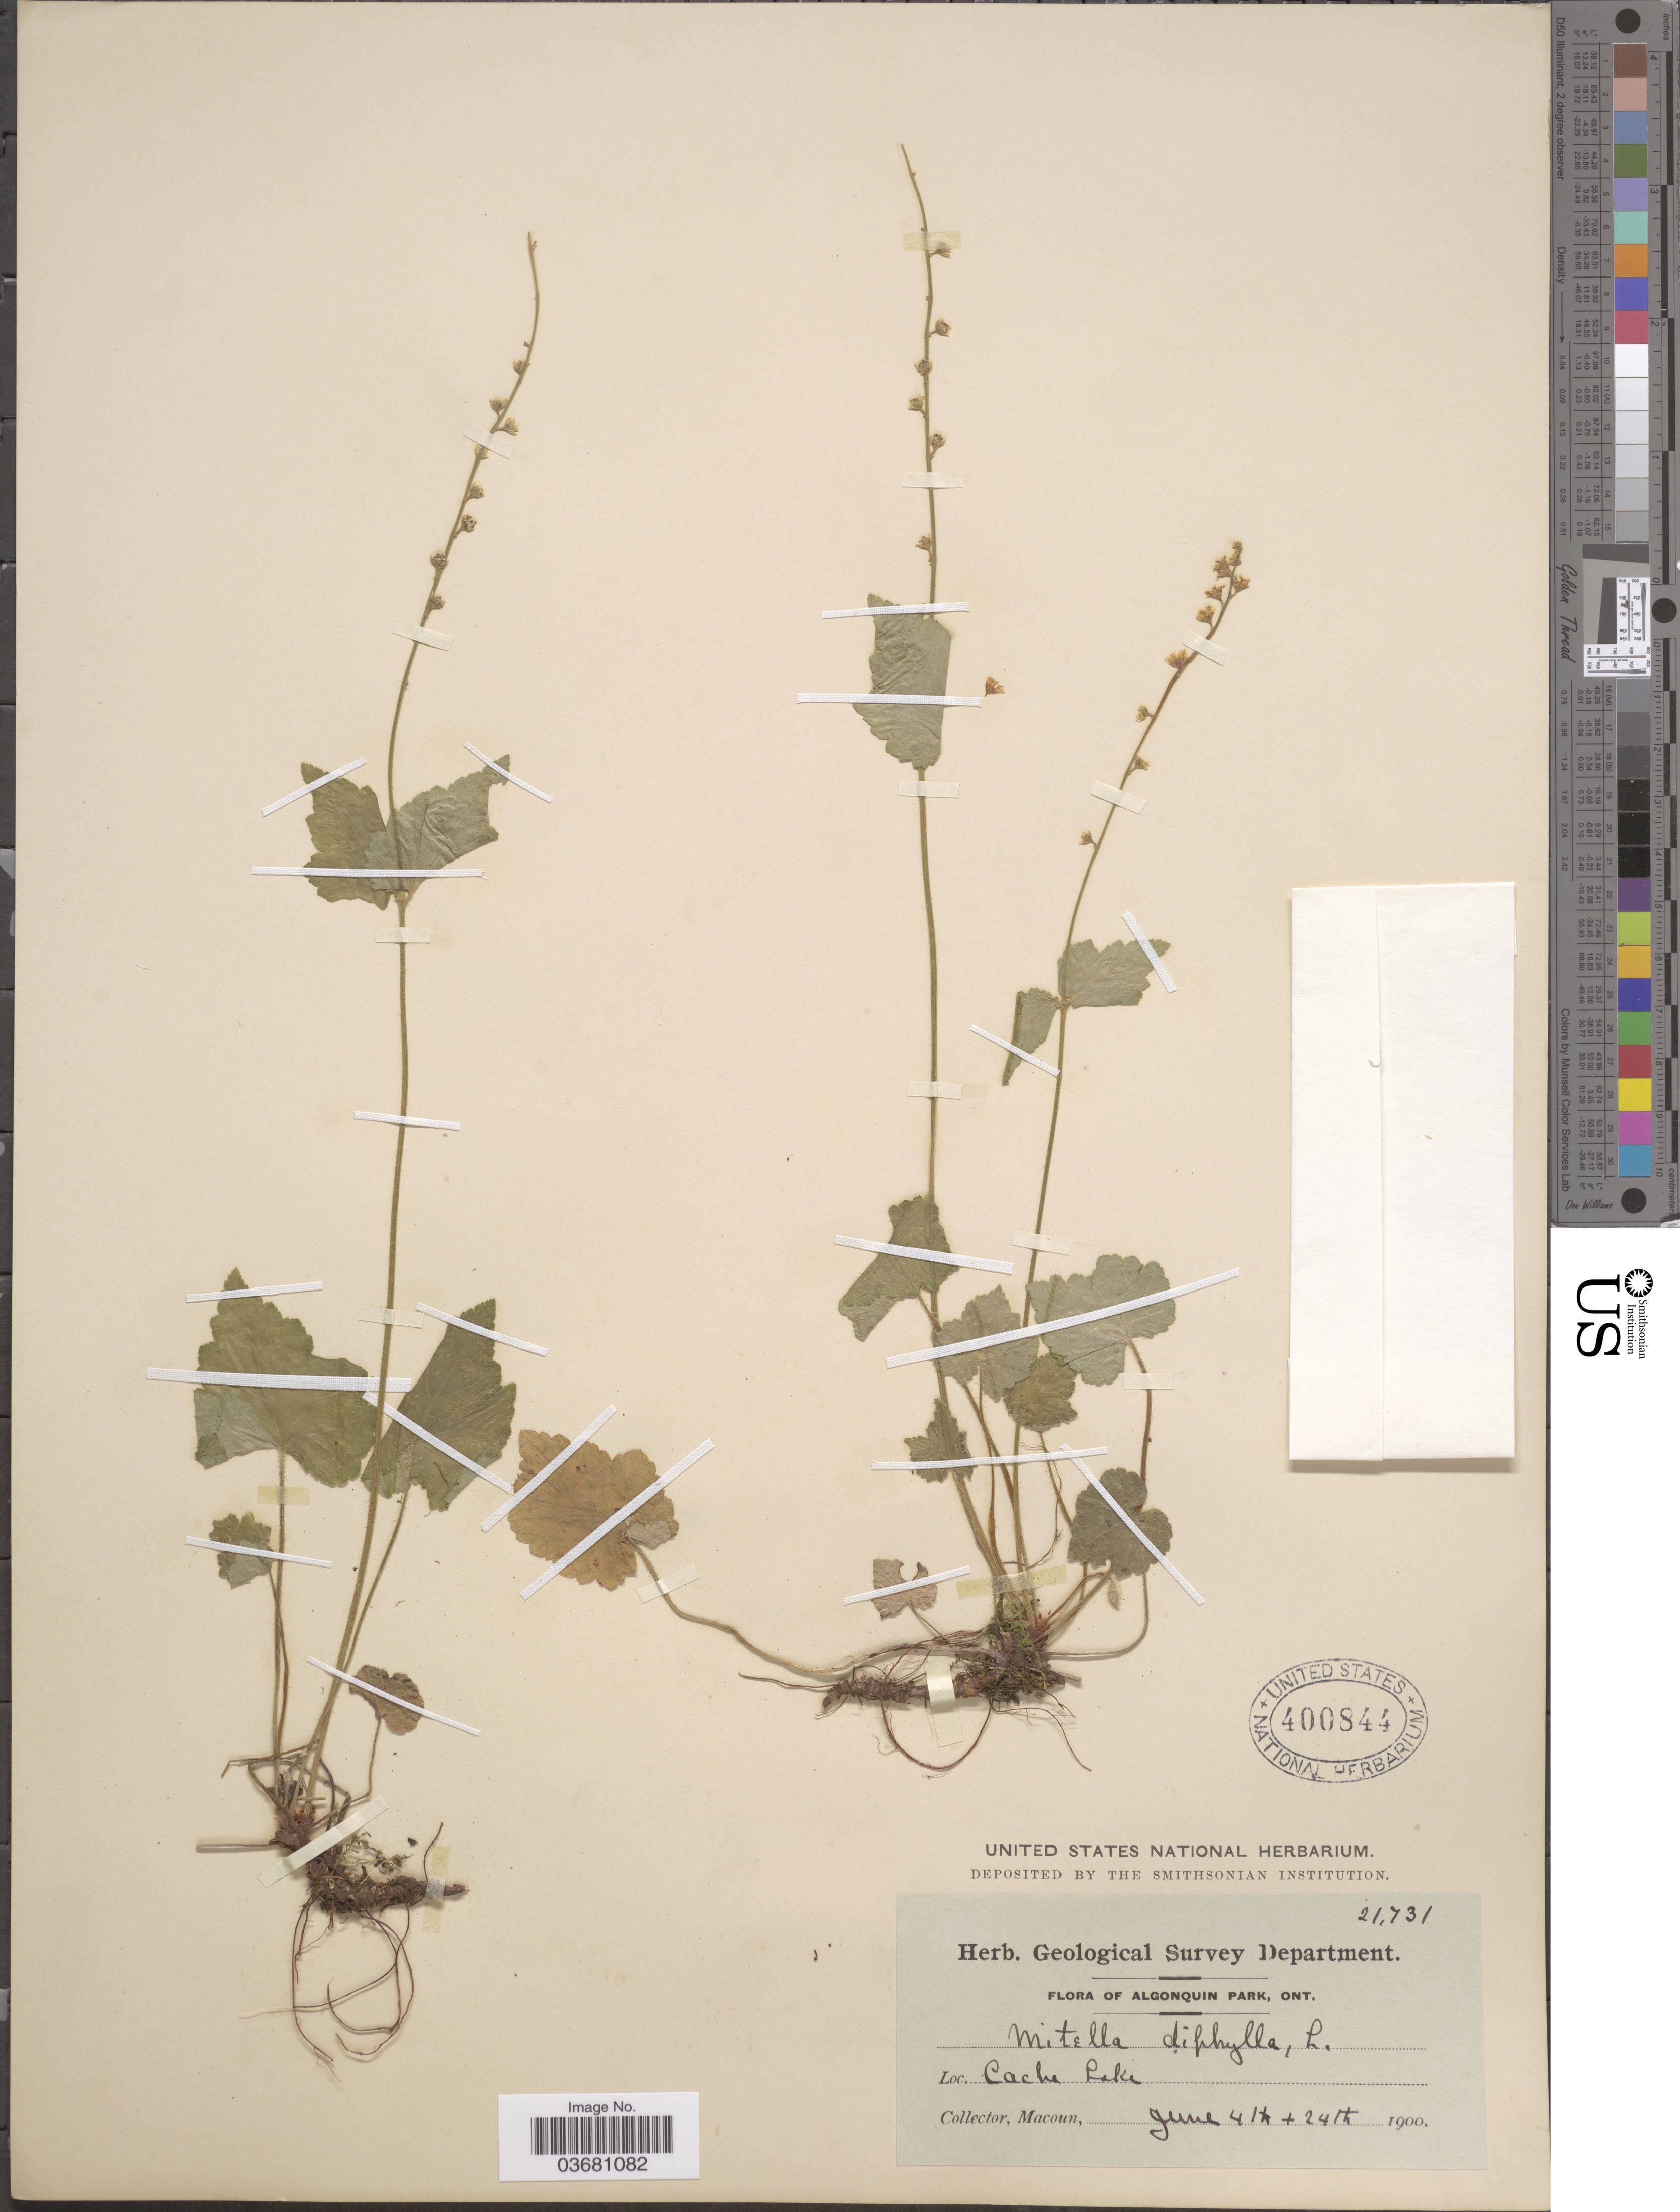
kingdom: Plantae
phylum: Tracheophyta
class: Magnoliopsida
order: Saxifragales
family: Saxifragaceae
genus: Mitella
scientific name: Mitella diphylla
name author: L.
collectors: -- Macoun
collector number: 21731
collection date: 1900-06-04/1900-06-24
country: Canada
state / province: Ontario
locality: Geological Survey Department. Algonquin Park. Cache Lake.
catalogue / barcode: US 400844